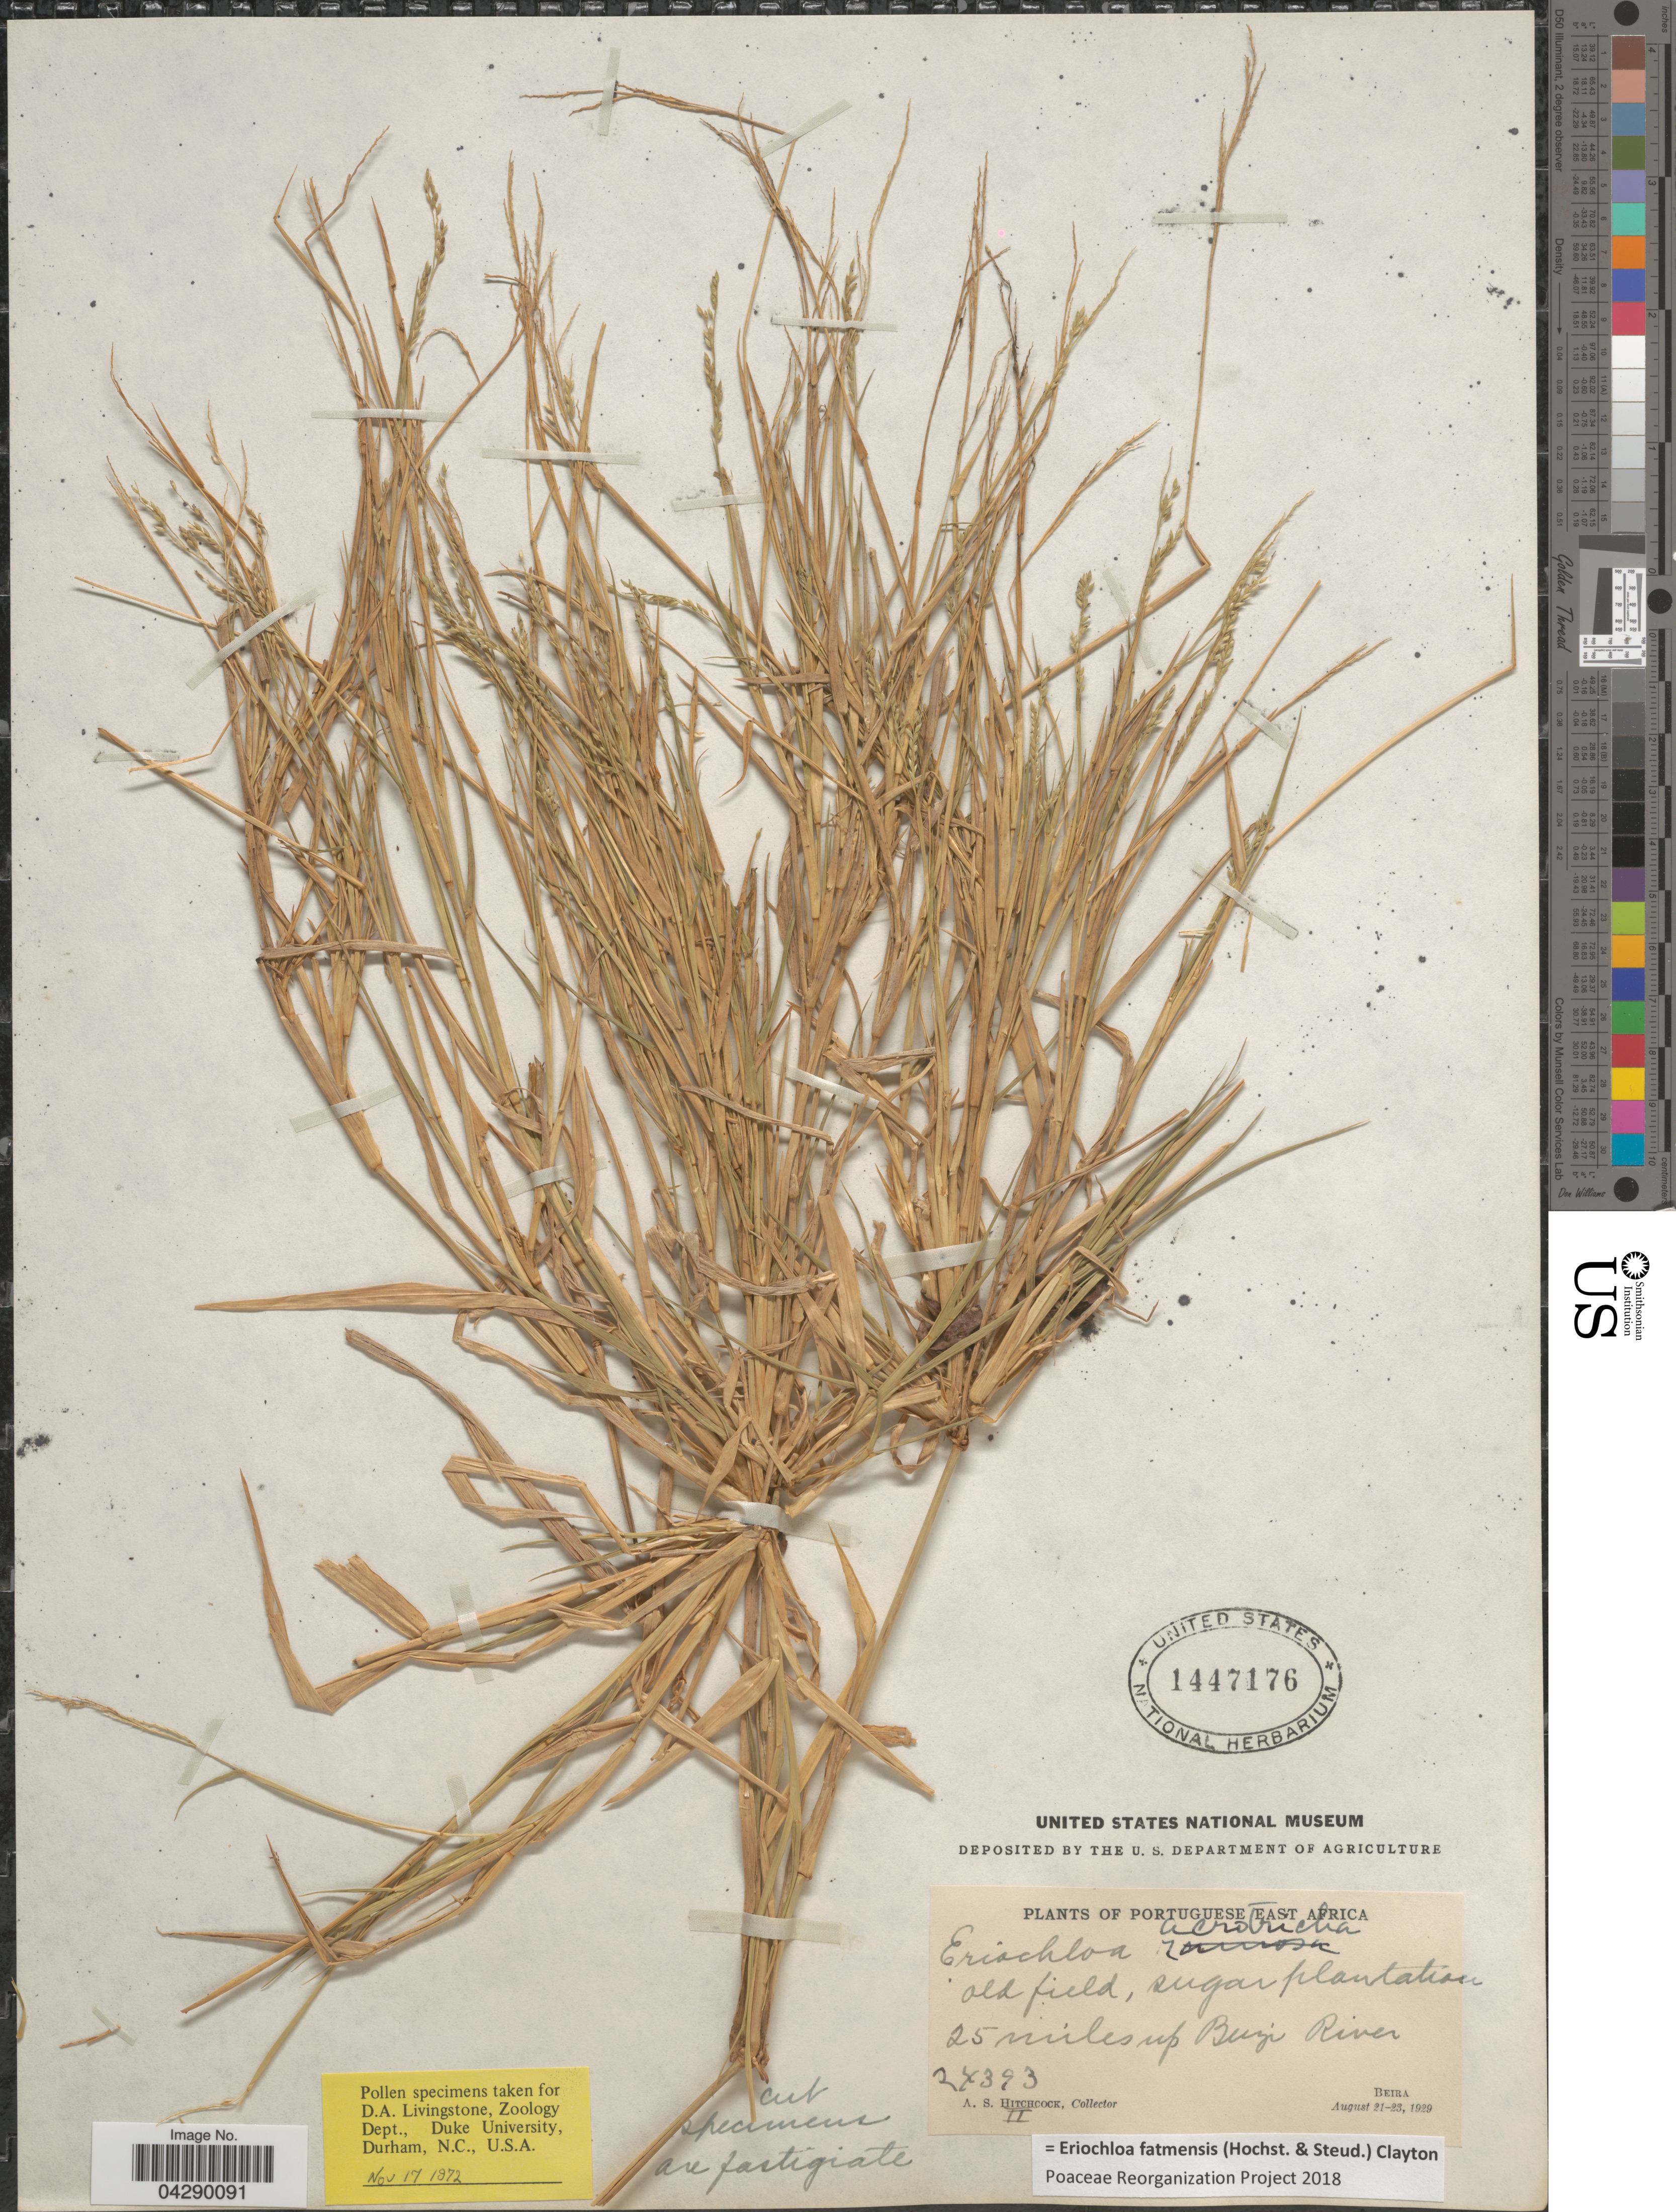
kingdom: Plantae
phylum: Tracheophyta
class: Liliopsida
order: Poales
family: Poaceae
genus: Eriochloa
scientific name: Eriochloa fatmensis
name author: (Hochst. & Steud.) Clayton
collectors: A. S. Hitchcock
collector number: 24393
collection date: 1929-08-21/1929-08-23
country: Mozambique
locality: Portuguese East Africa. Old field, sugar plantation 25 miles up Buzi River. Beira.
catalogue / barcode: US 1447176